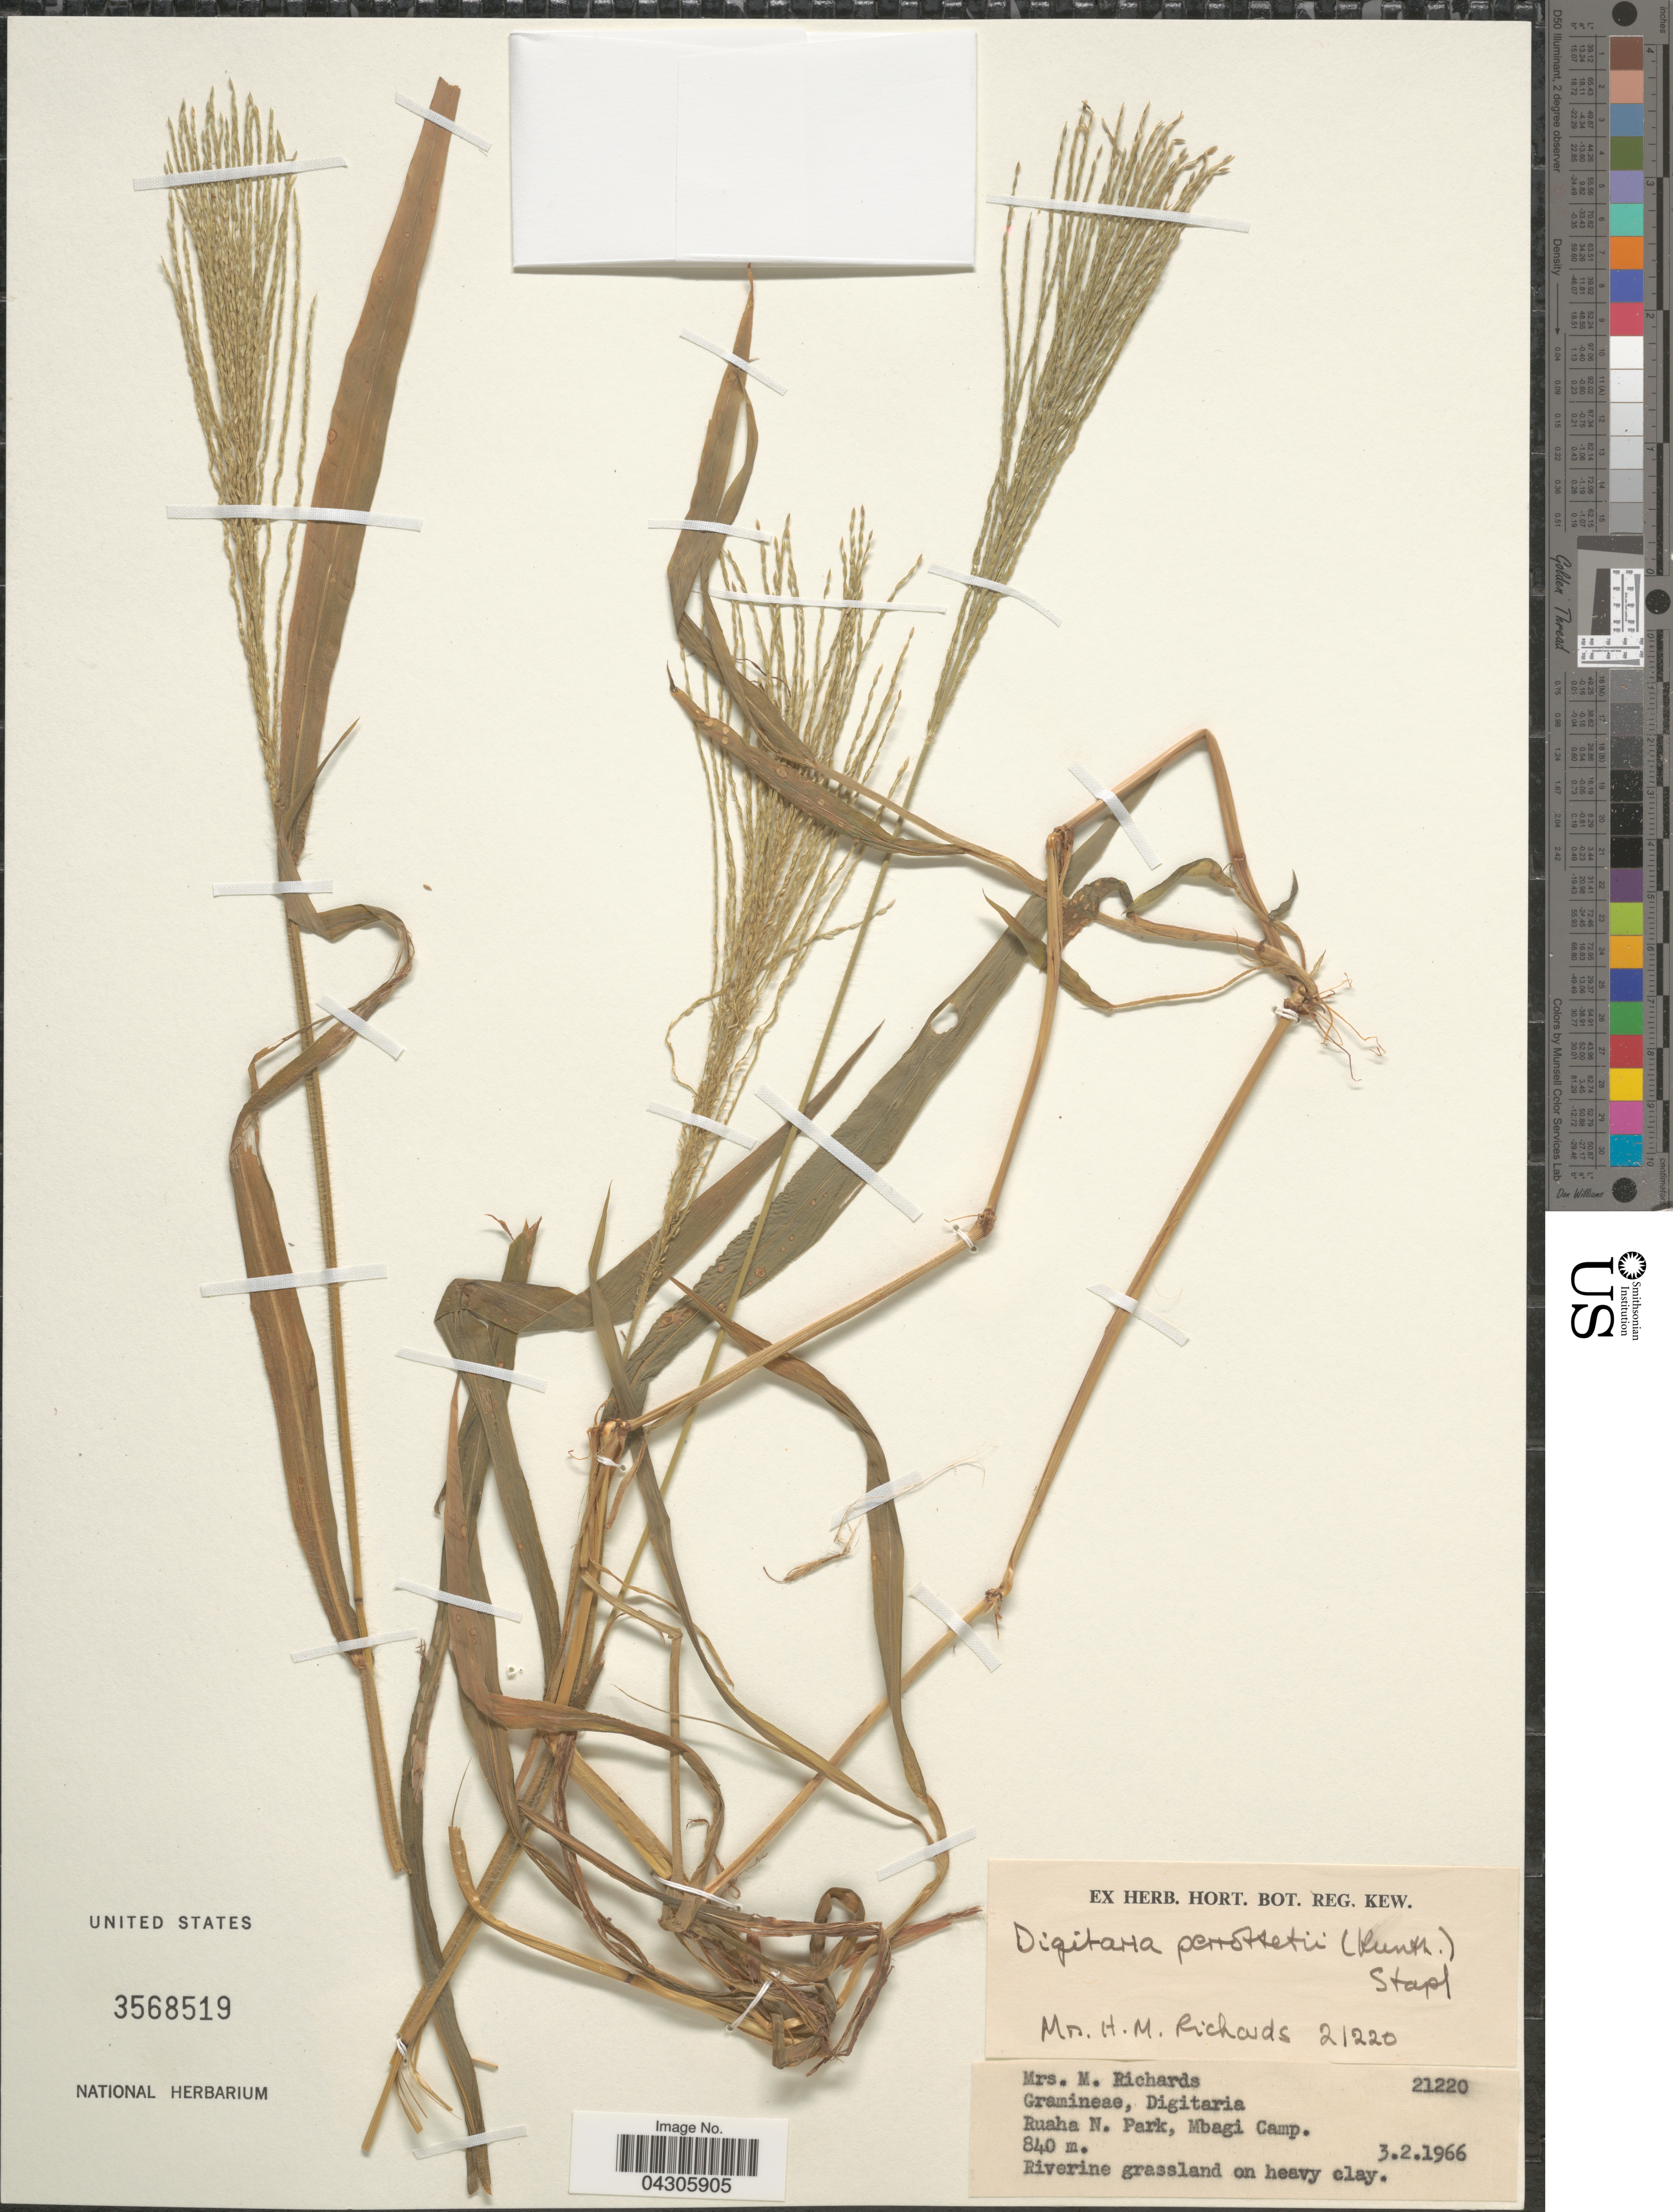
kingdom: Plantae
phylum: Tracheophyta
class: Liliopsida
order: Poales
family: Poaceae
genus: Digitaria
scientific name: Digitaria perrottetii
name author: (Kunth) Stapf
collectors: M. Richards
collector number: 21220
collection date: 1966-02-03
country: Tanzania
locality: Ruaha N. Park, Mbagi Camp.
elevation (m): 840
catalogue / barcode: US 3568519